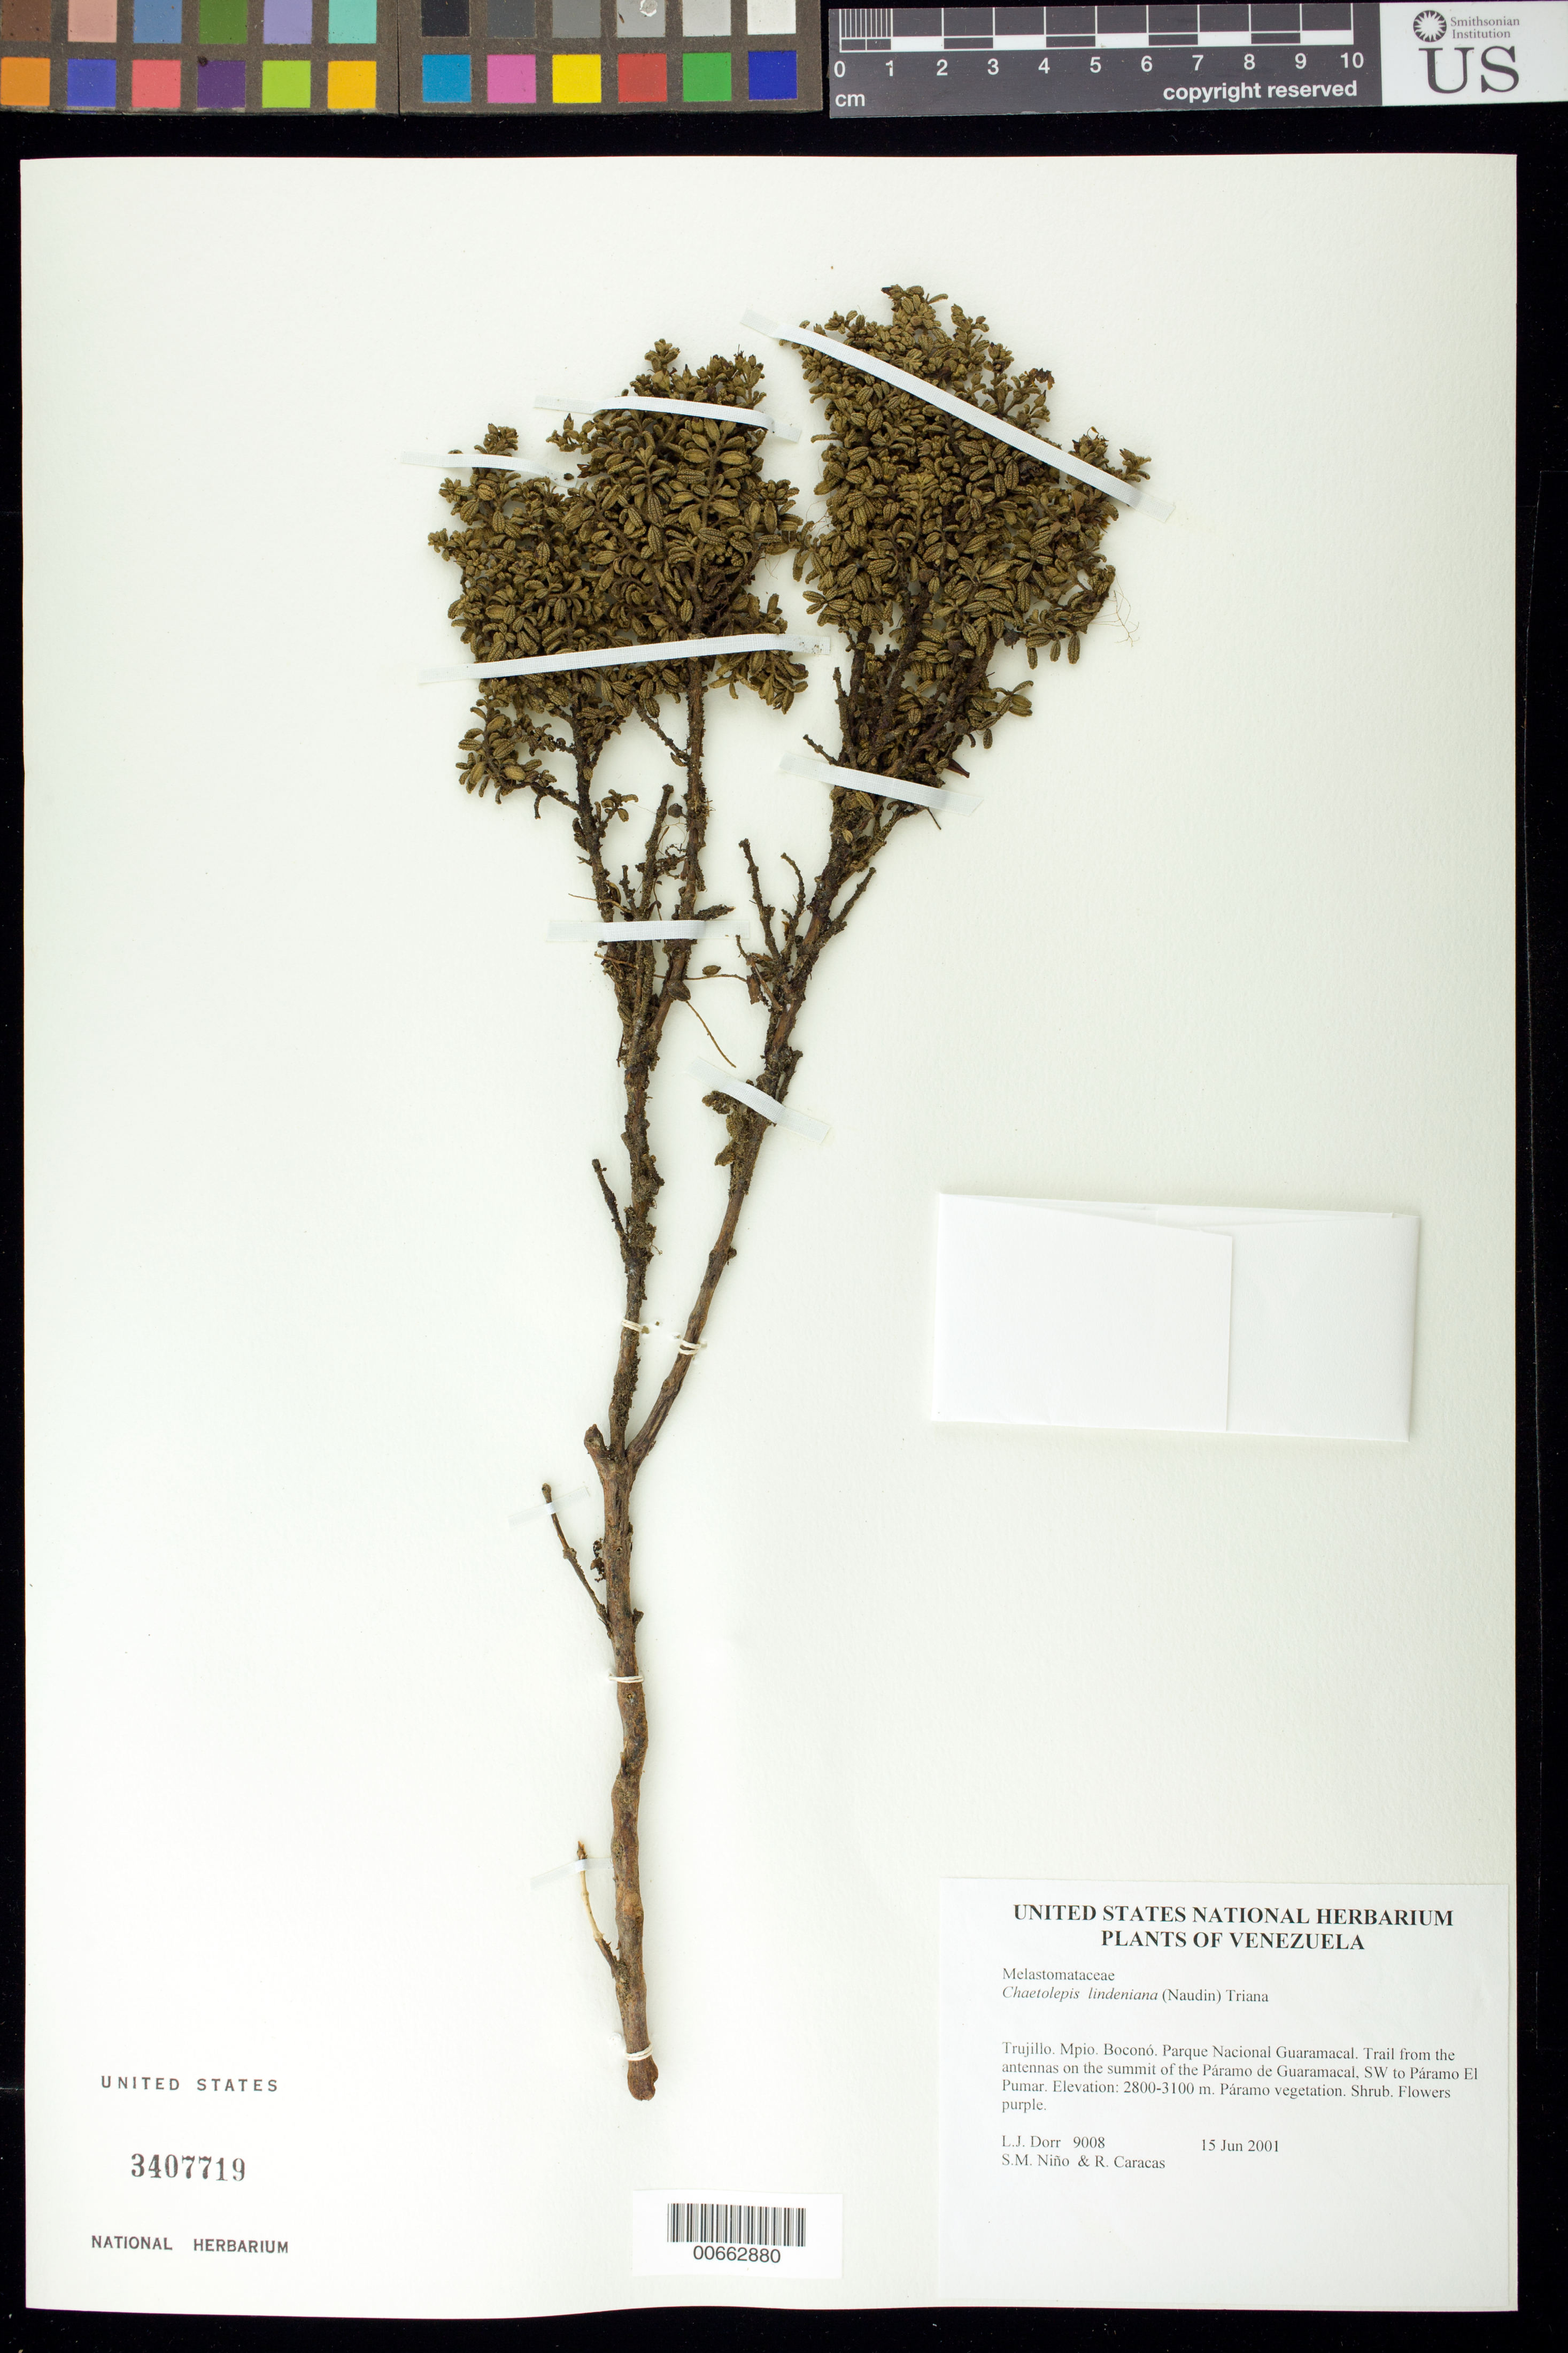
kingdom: Plantae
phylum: Tracheophyta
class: Magnoliopsida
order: Myrtales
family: Melastomataceae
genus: Chaetolepis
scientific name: Chaetolepis lindeniana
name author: (Naudin) Triana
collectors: L. J. Dorr, S. M. Niño & R. Caracas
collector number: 9008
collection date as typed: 15 Jun 2001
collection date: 2001-06-15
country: Venezuela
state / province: Trujillo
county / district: Boconó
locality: Parque Nacional Guaramacal. Trail from the antennas on the summit of the Páramo de Guaramacal, SW to Páramo El Pumar.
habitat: Páramo vegetation.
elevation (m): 2800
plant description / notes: PORT, US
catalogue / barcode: US 3407719